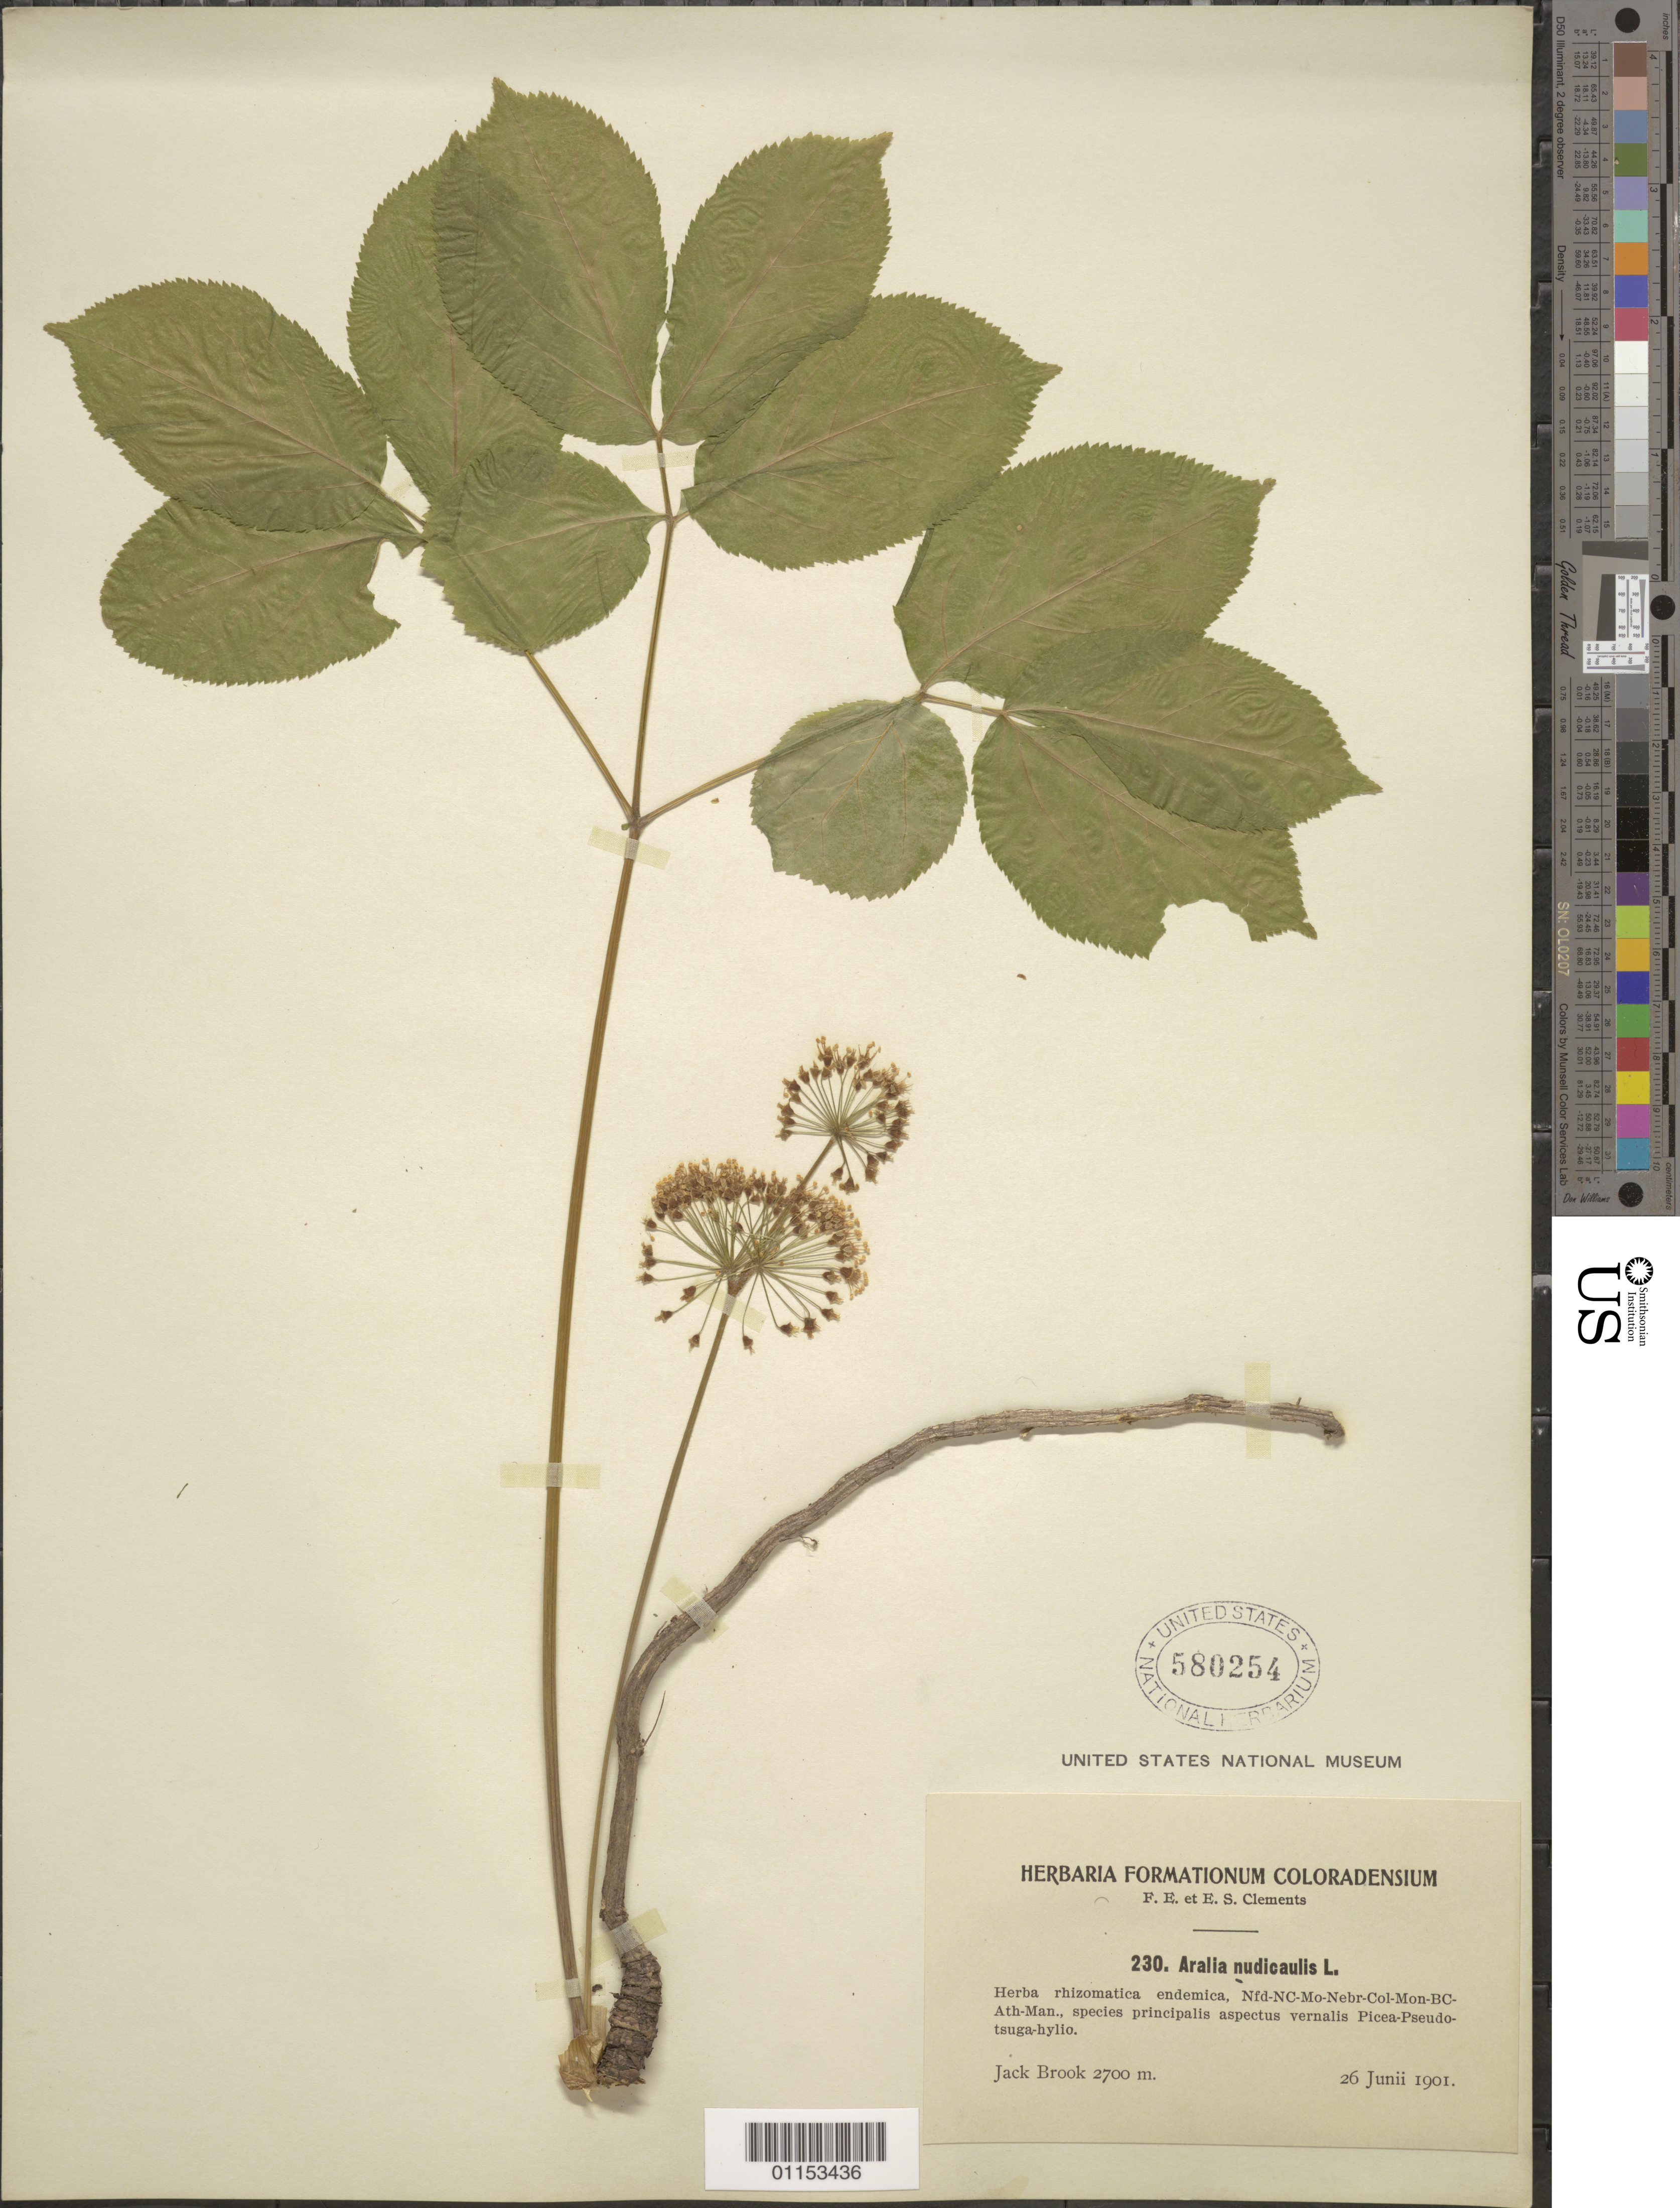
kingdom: Plantae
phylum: Tracheophyta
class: Magnoliopsida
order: Apiales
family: Araliaceae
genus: Aralia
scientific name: Aralia nudicaulis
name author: L.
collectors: F. E. Clements & E. S. Clements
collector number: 230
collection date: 1901-06-26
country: United States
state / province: Colorado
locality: Jack Brook.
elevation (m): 2700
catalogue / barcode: US 580254